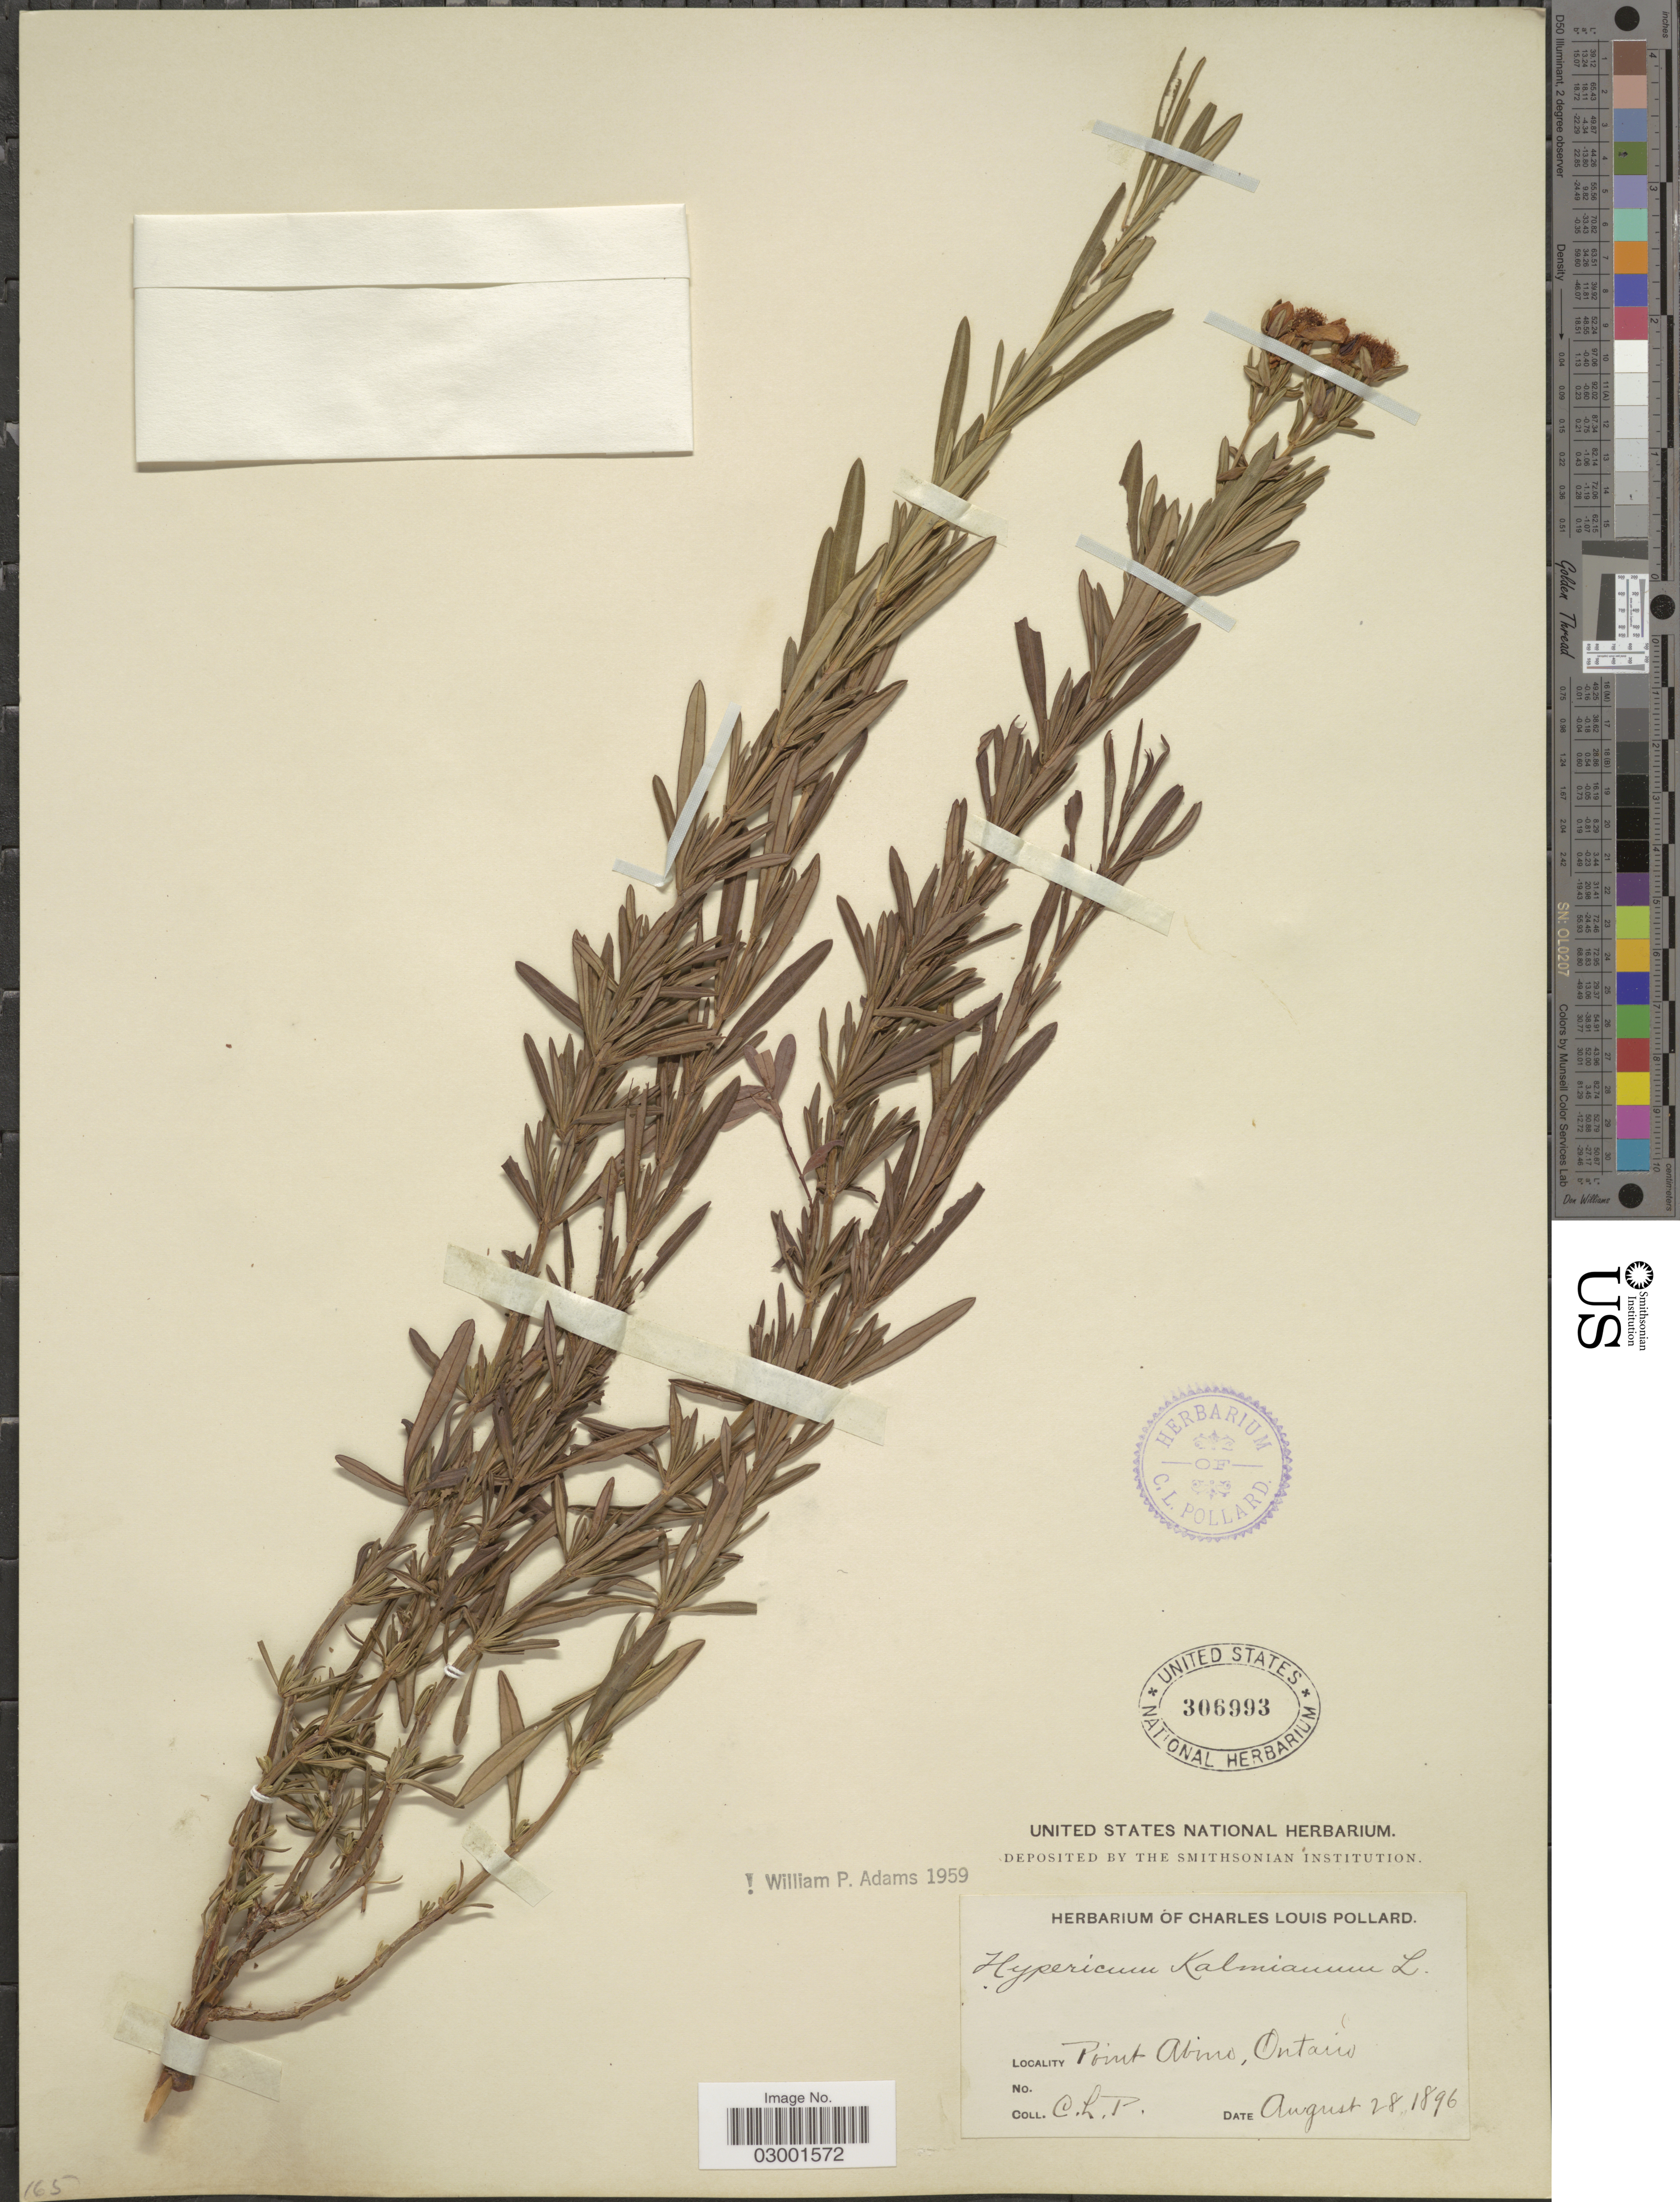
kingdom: Plantae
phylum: Tracheophyta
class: Magnoliopsida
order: Malpighiales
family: Hypericaceae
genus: Hypericum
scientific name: Hypericum kalmianum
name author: L.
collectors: C. L. Pollard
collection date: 1896-08-28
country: Canada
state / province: Ontario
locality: Point Abino.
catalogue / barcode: US 306993